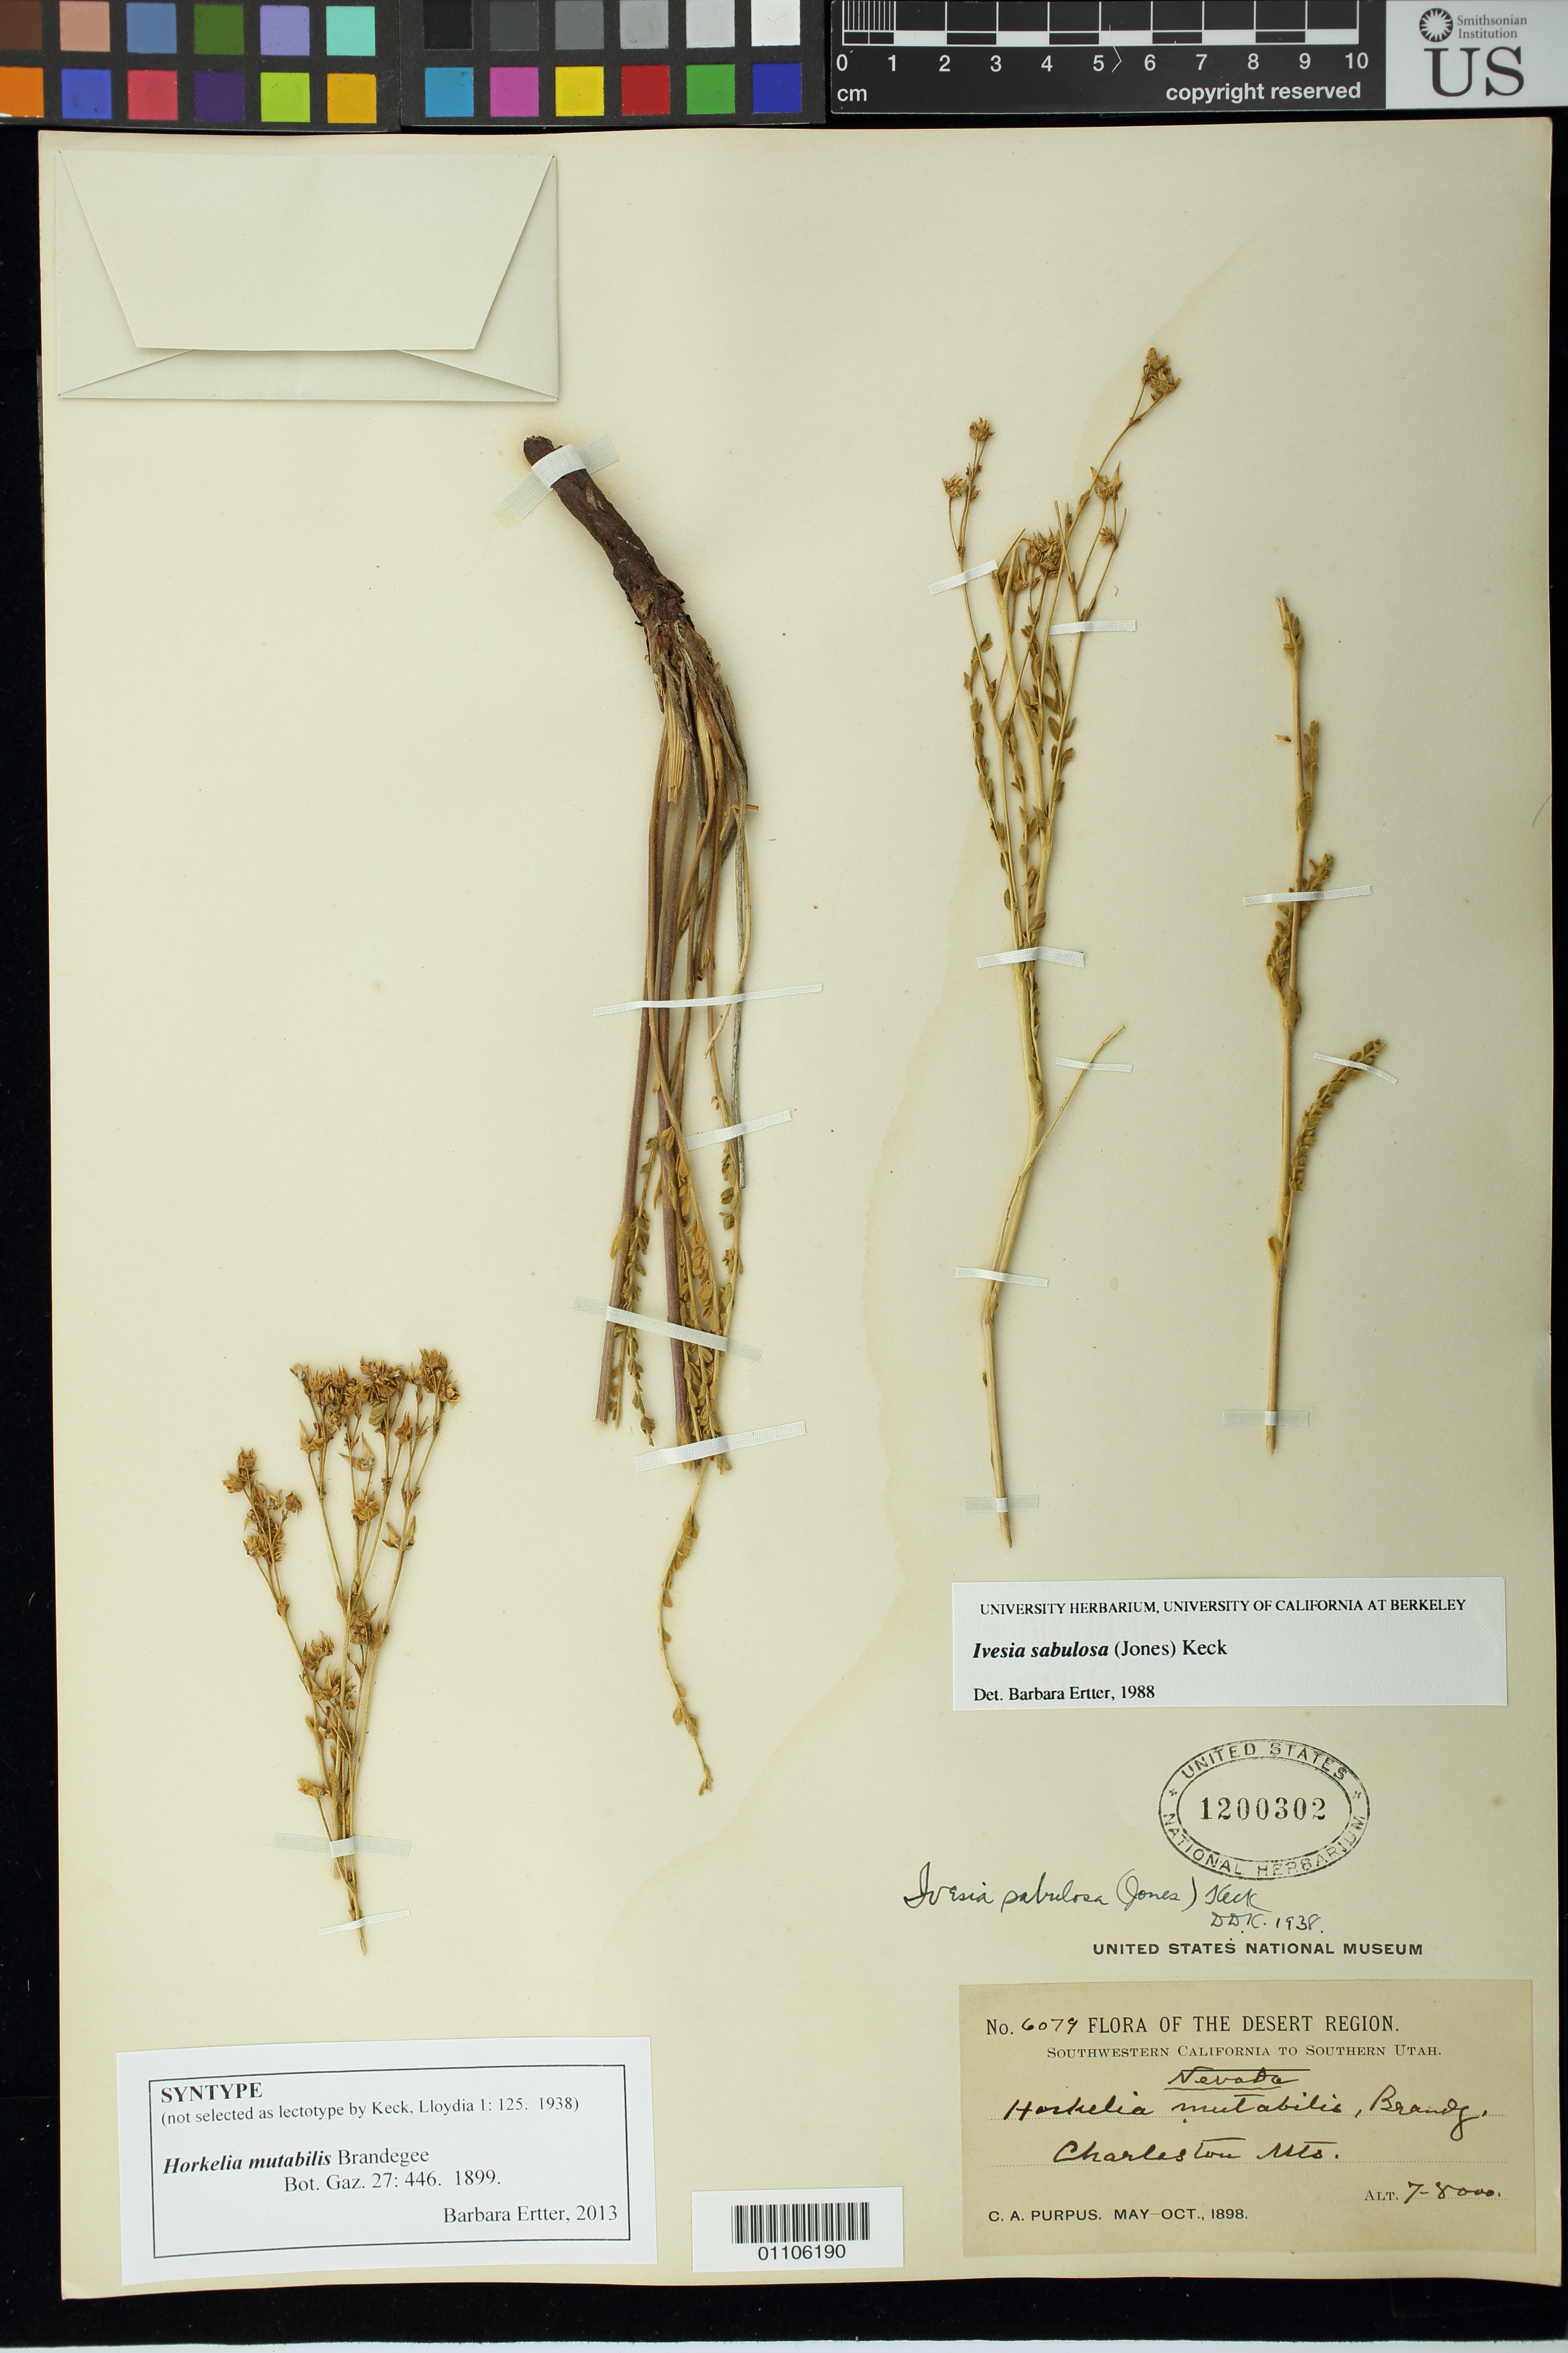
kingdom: Plantae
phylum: Tracheophyta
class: Magnoliopsida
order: Rosales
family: Rosaceae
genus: Horkelia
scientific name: Horkelia mutabilis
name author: Brandegee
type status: Isosyntype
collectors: C. A. Purpus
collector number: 6079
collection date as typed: May 1898 to -- Oct 1898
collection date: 1898-05/1898-10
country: United States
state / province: Nevada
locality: Charleston Mts.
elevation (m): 2134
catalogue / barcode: US 1200302